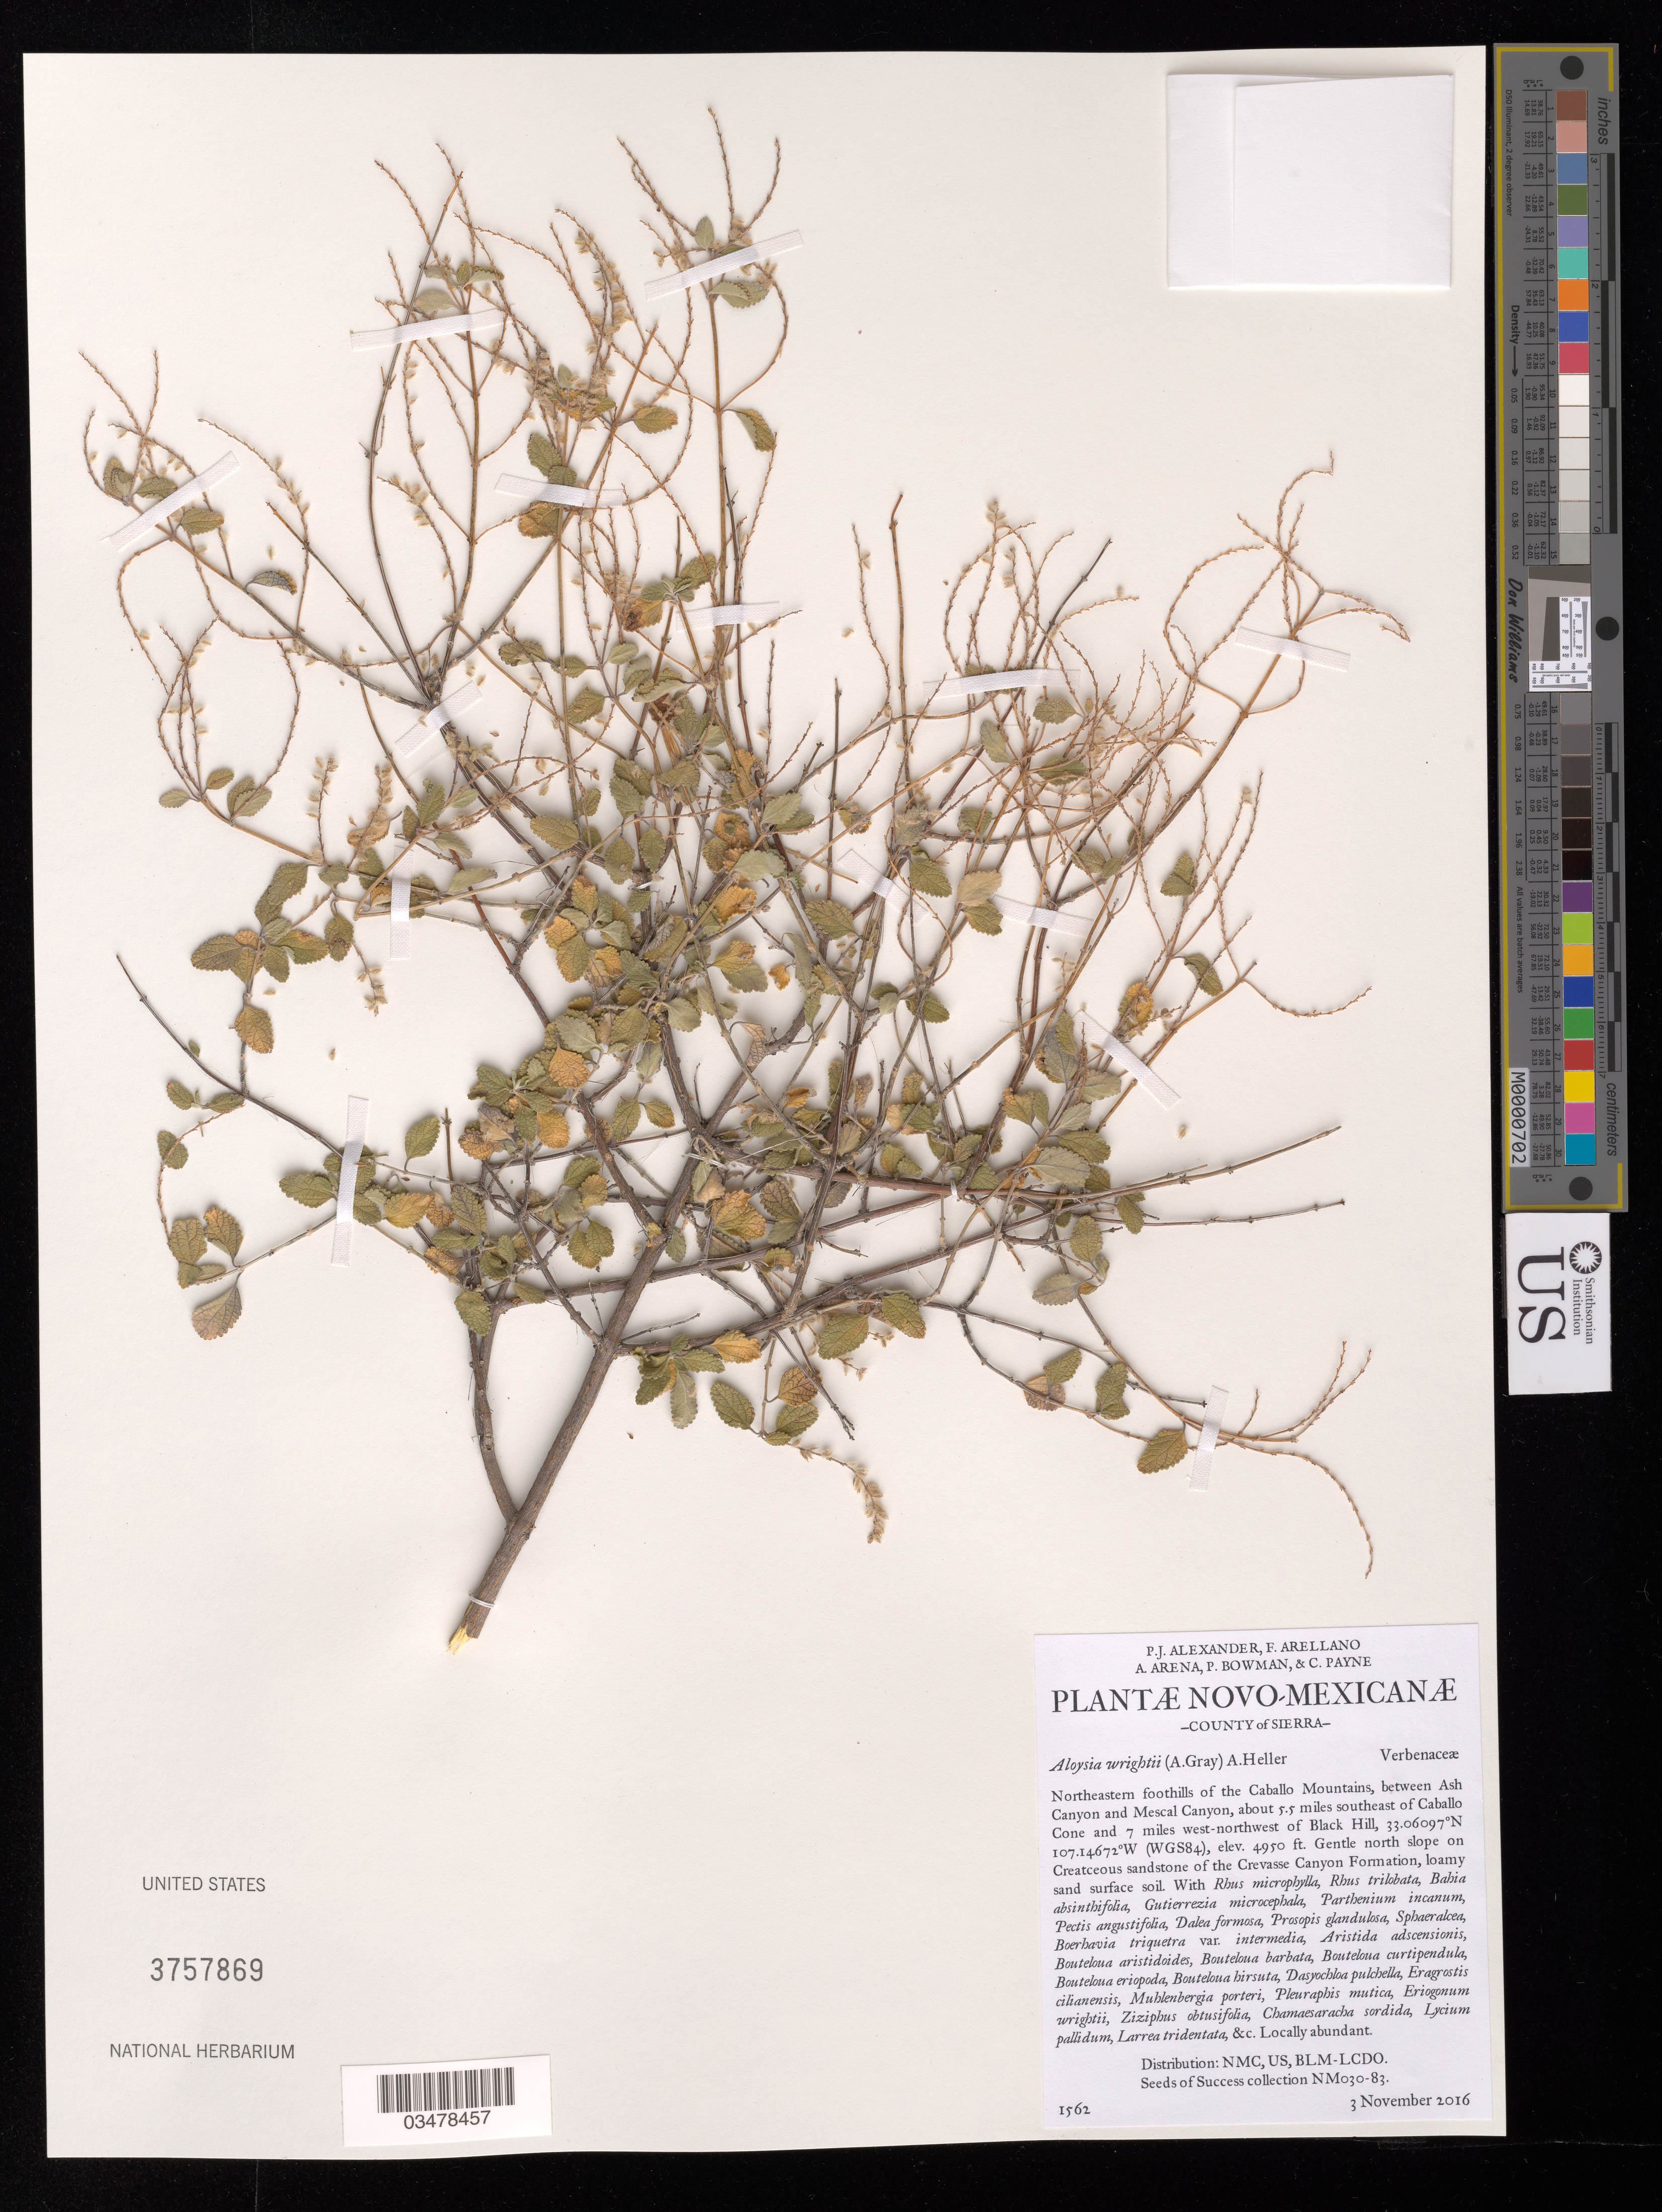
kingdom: Plantae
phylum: Tracheophyta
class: Magnoliopsida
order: Lamiales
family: Verbenaceae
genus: Aloysia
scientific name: Aloysia wrightii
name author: A. Heller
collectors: P. Alexander, F. Arellano, A. Arena, P. Bowman & C. Payne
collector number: NM030-083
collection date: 2016-11-03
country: United States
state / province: New Mexico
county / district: Sierra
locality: Allotment 16067, Mescal Spring Ranch. Caballo Mtns, between Ash Canyon and Mescal Canyon, 5.5 mi SE of Caballo Cone and 7 mi. WNW of Black Hill.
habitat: Ecological site: Shallow Sandy (R042XB015NM). Creatceous sandstone of the Crevasse Canyon Formation, Loamy sand surface soil. With Phus trilobata, Dalea formosa, Bouteloua barbata, etc.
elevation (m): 1509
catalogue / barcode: US 3757869